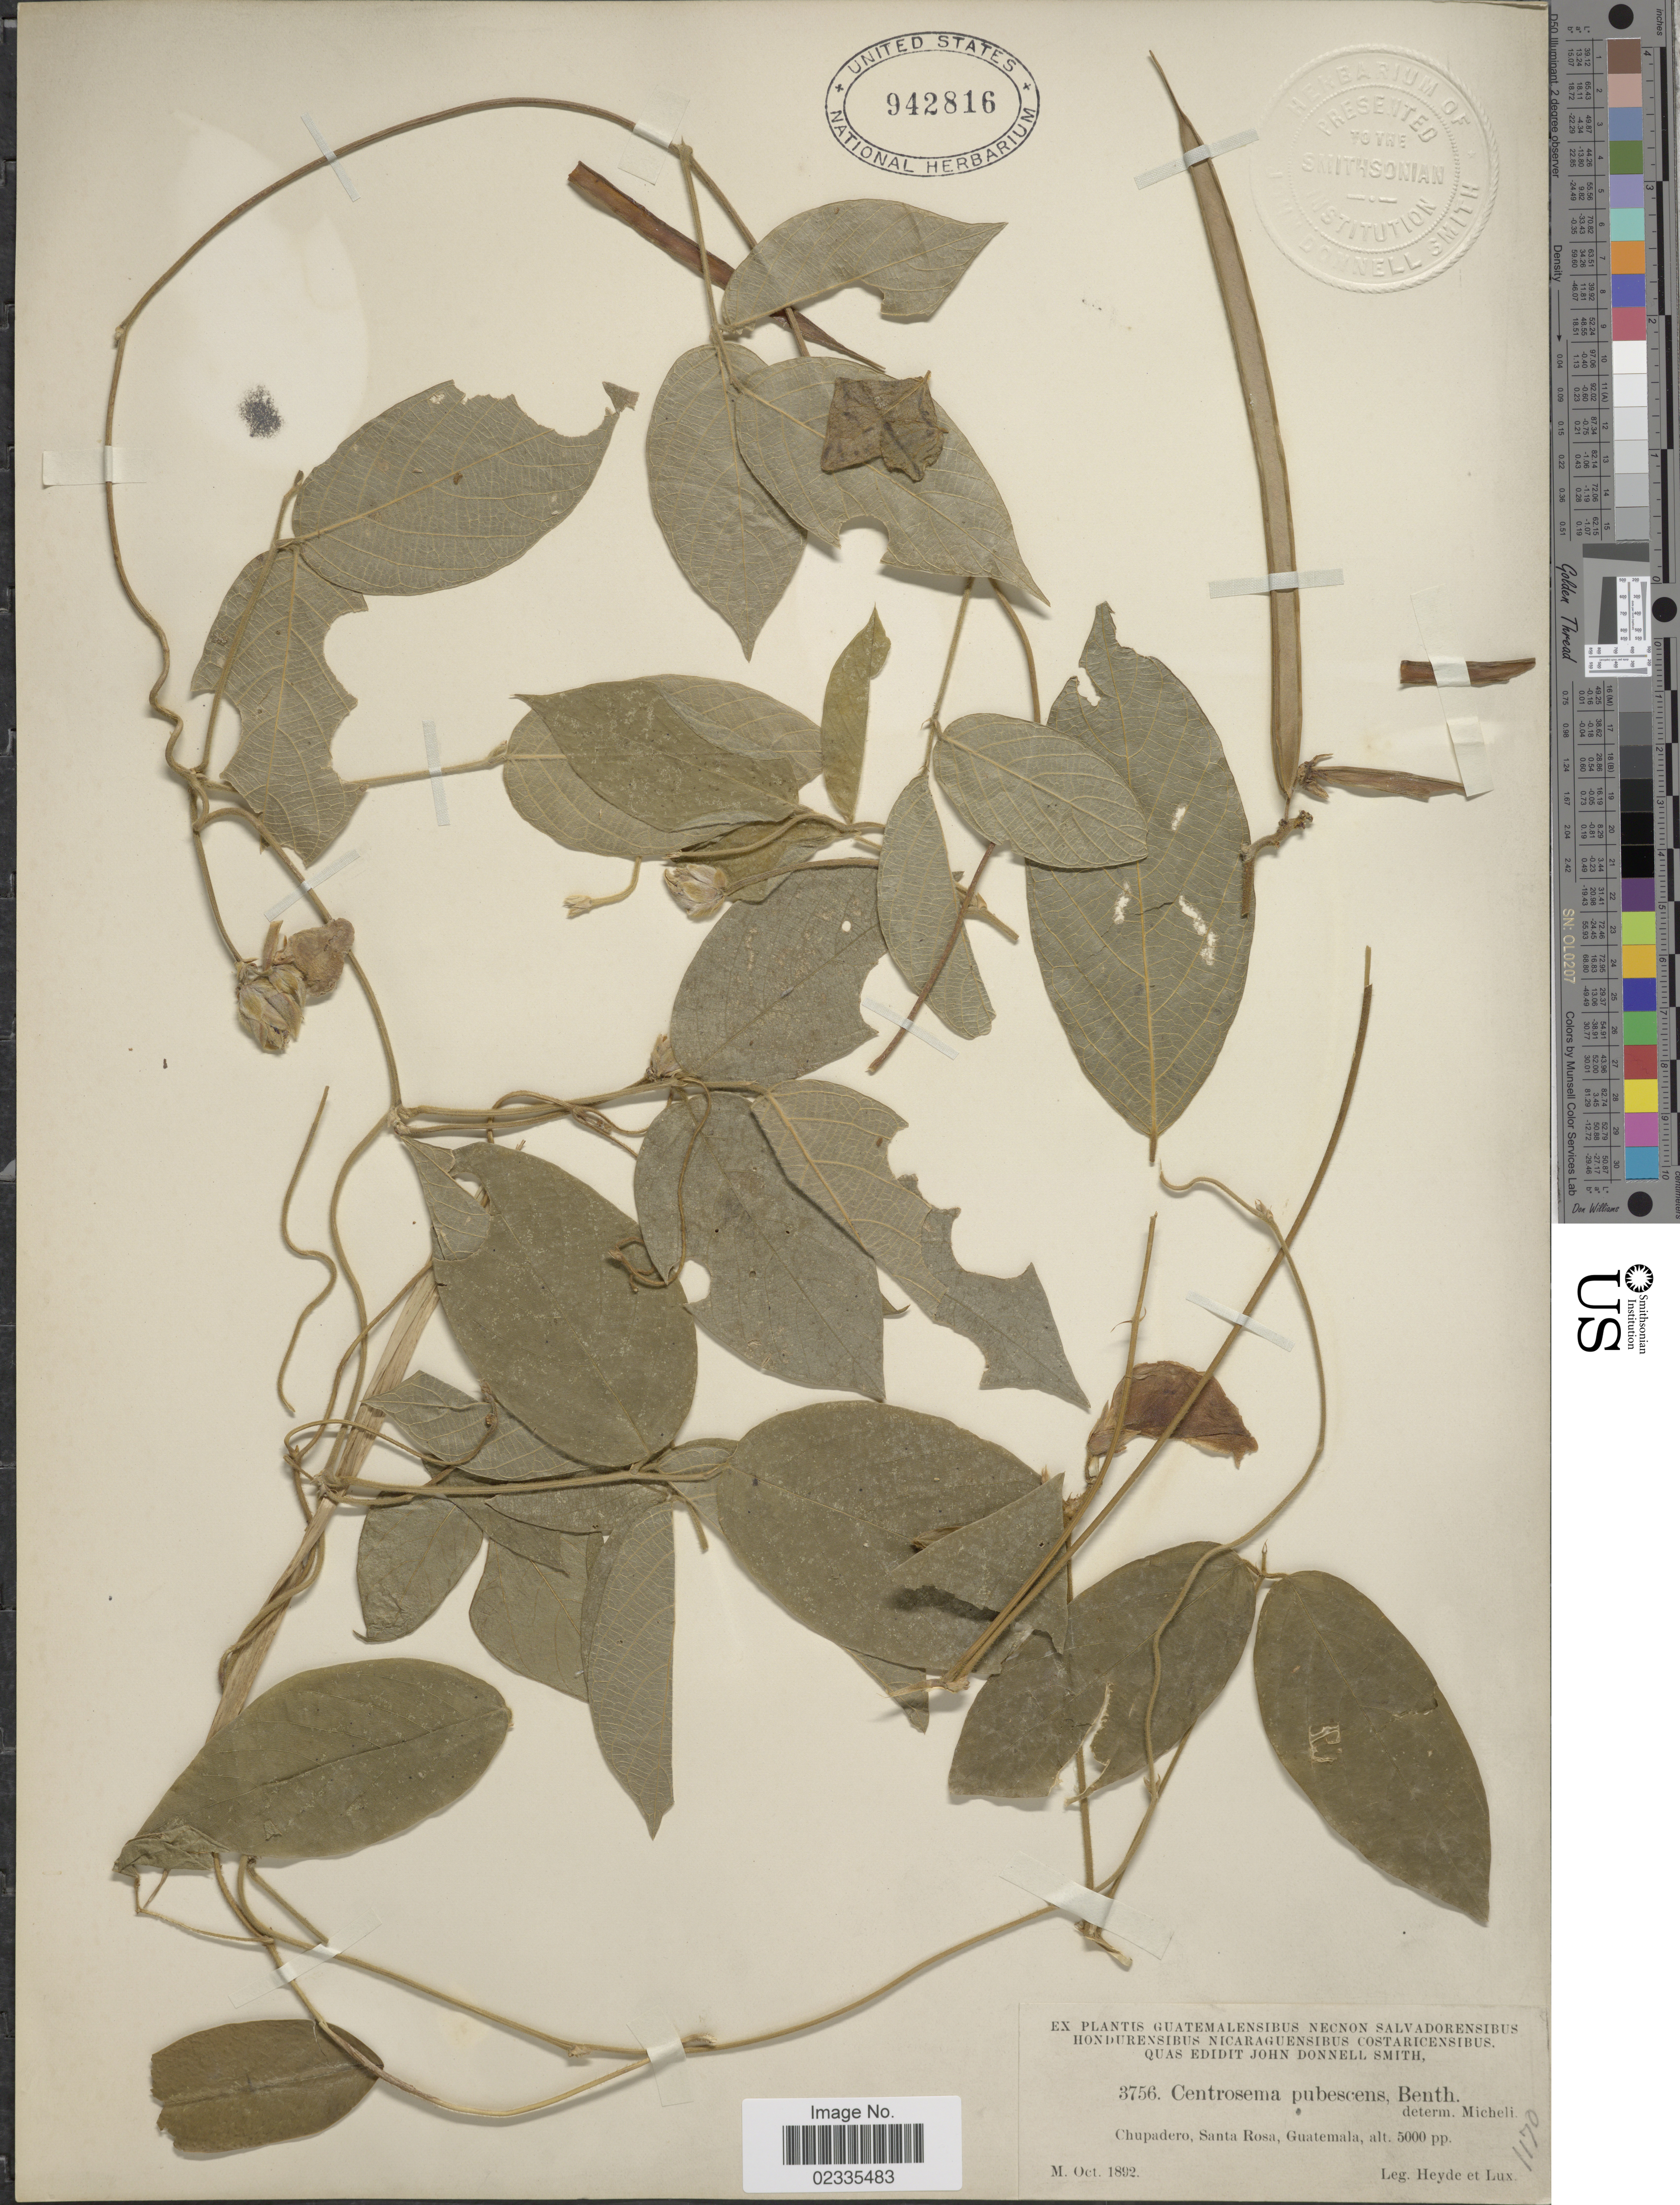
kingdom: Plantae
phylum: Tracheophyta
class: Magnoliopsida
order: Fabales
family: Fabaceae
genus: Centrosema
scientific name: Centrosema pubescens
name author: Benth.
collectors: Heyde & Lux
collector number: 3756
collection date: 1892-10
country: Guatemala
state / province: Santa Rosa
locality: Chupadero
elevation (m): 1524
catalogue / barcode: US 942816